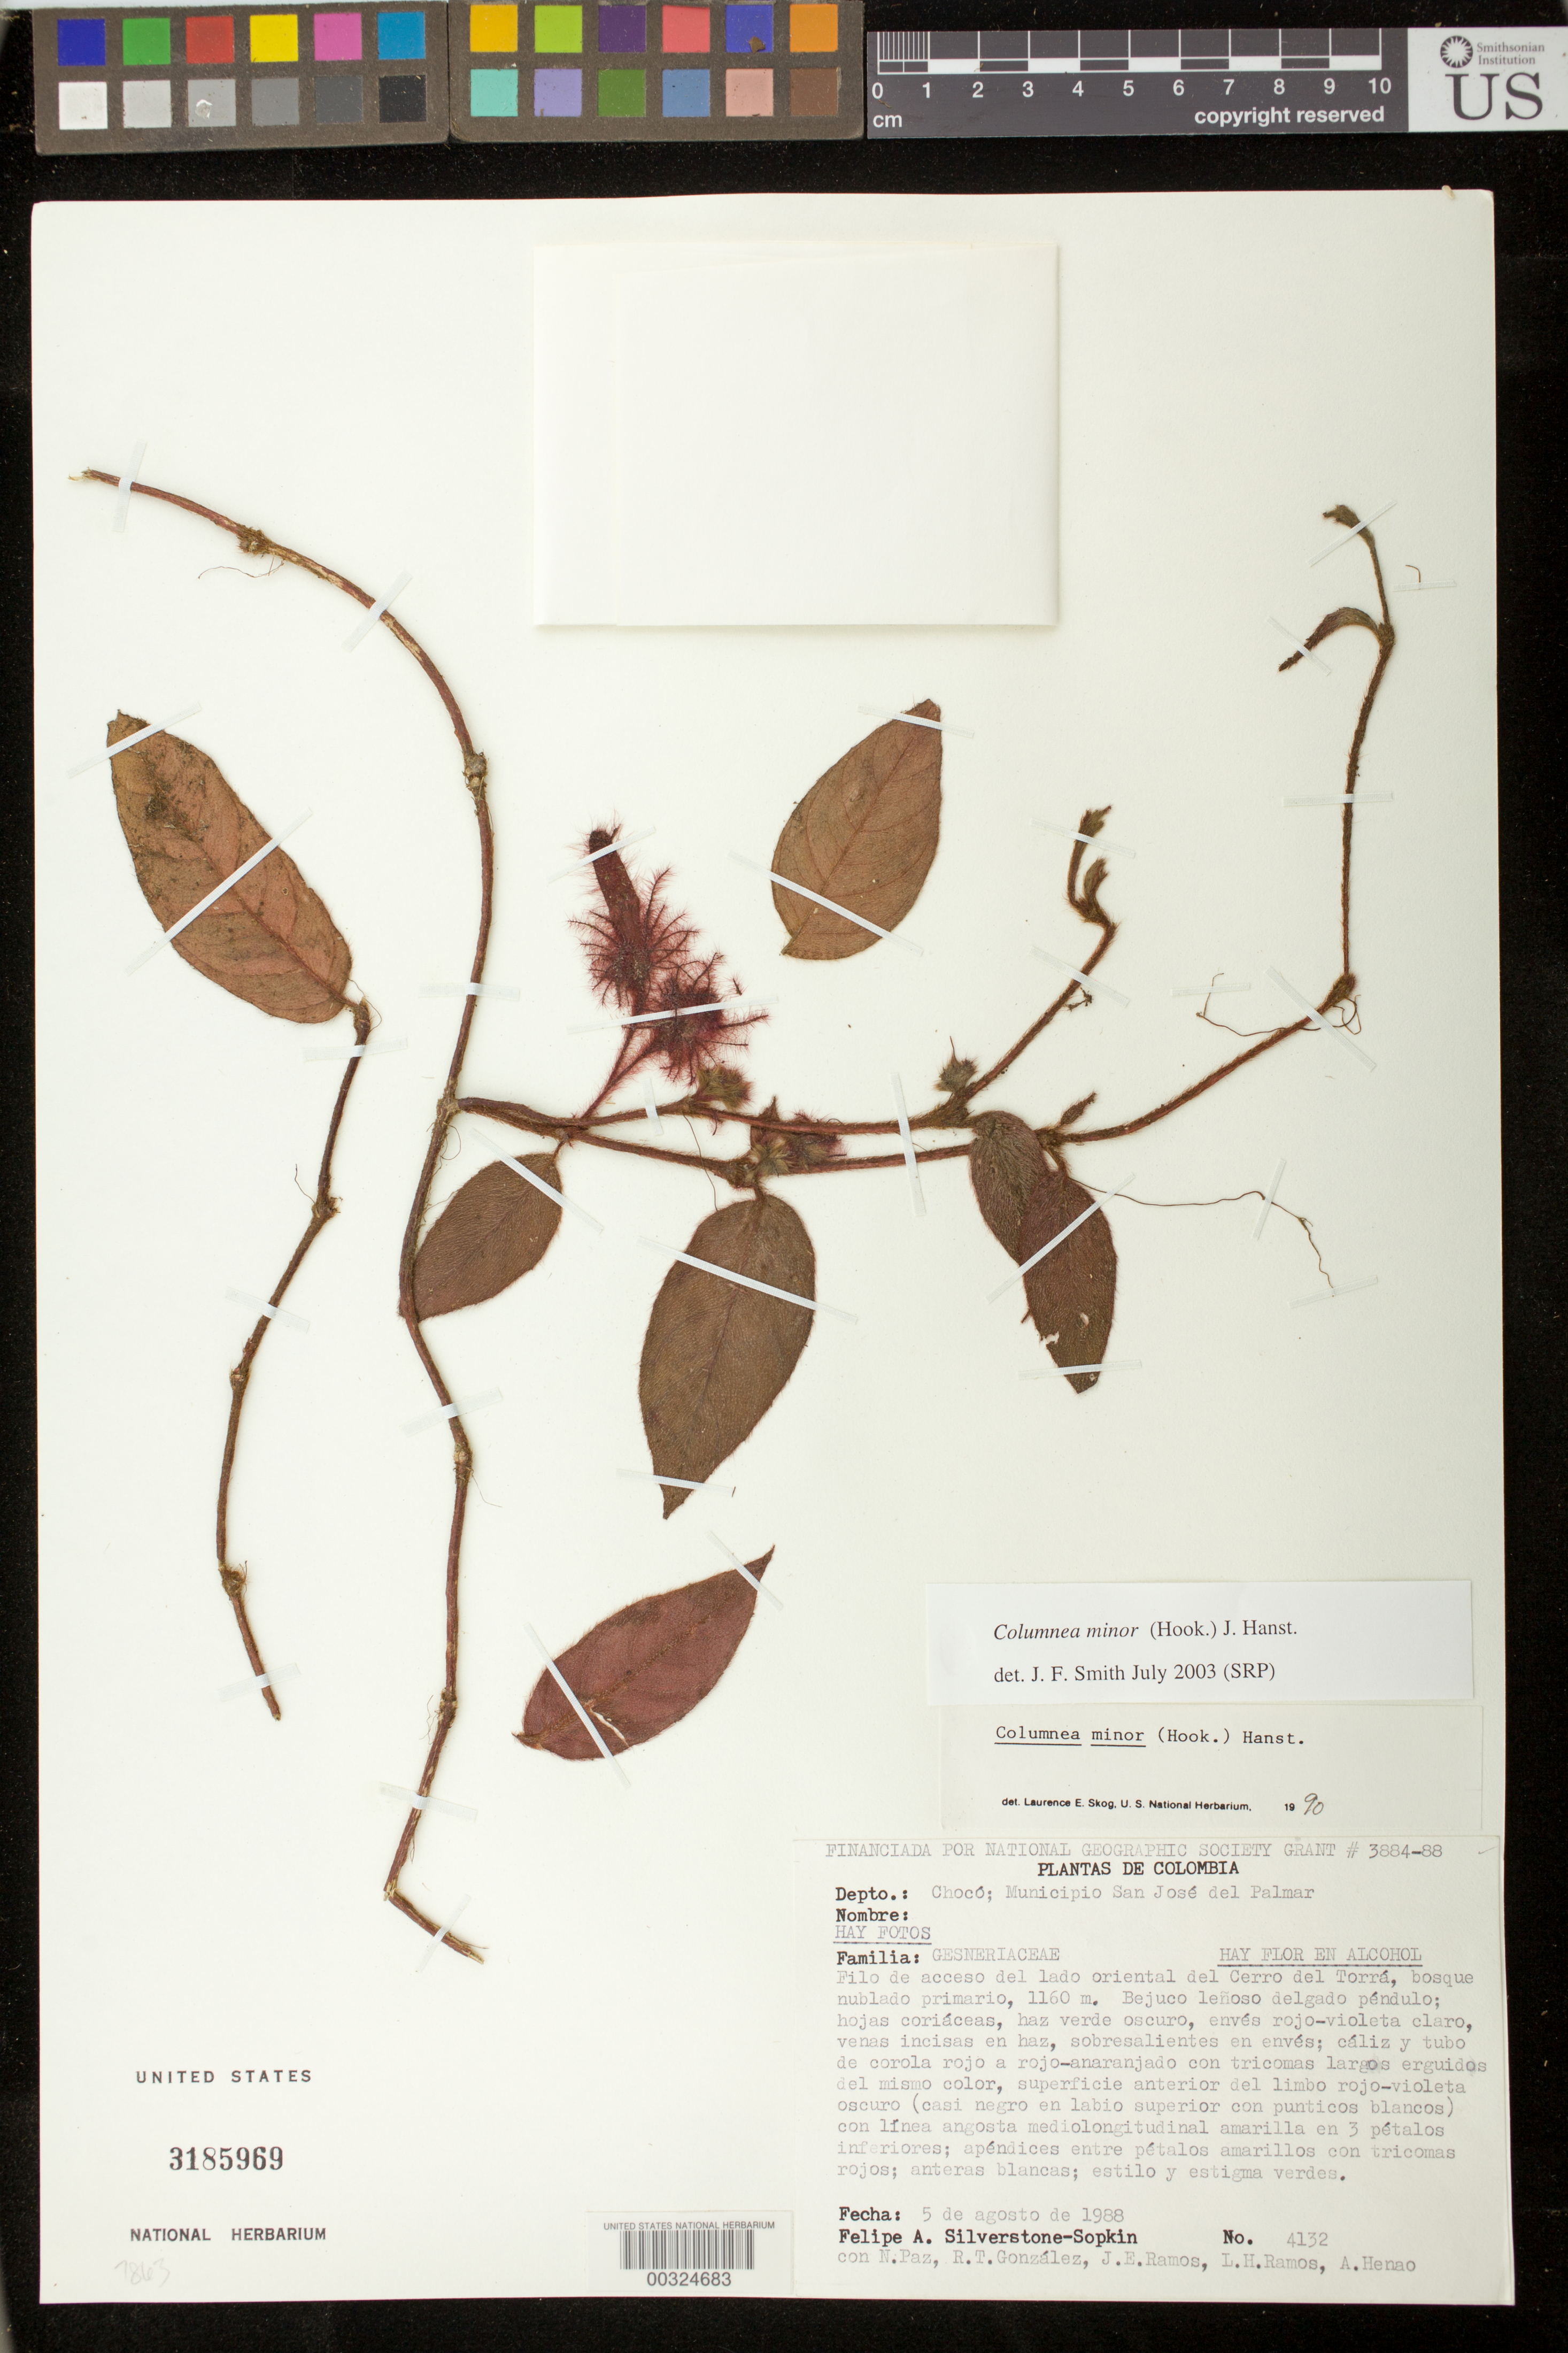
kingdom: Plantae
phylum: Tracheophyta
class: Magnoliopsida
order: Lamiales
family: Gesneriaceae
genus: Columnea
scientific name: Columnea minor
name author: (Hook.) Hanst.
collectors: P. A. Silverstone-Sopkin, N. Paz, R. Gonzalez, J. E. Ramos, L. Ramos & A. Henao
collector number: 4132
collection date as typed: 05 Aug 1988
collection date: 1988-08-05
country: Colombia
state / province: Chocó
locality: Mpio. San Jose del Palmar, ...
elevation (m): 1160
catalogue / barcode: US 3185969